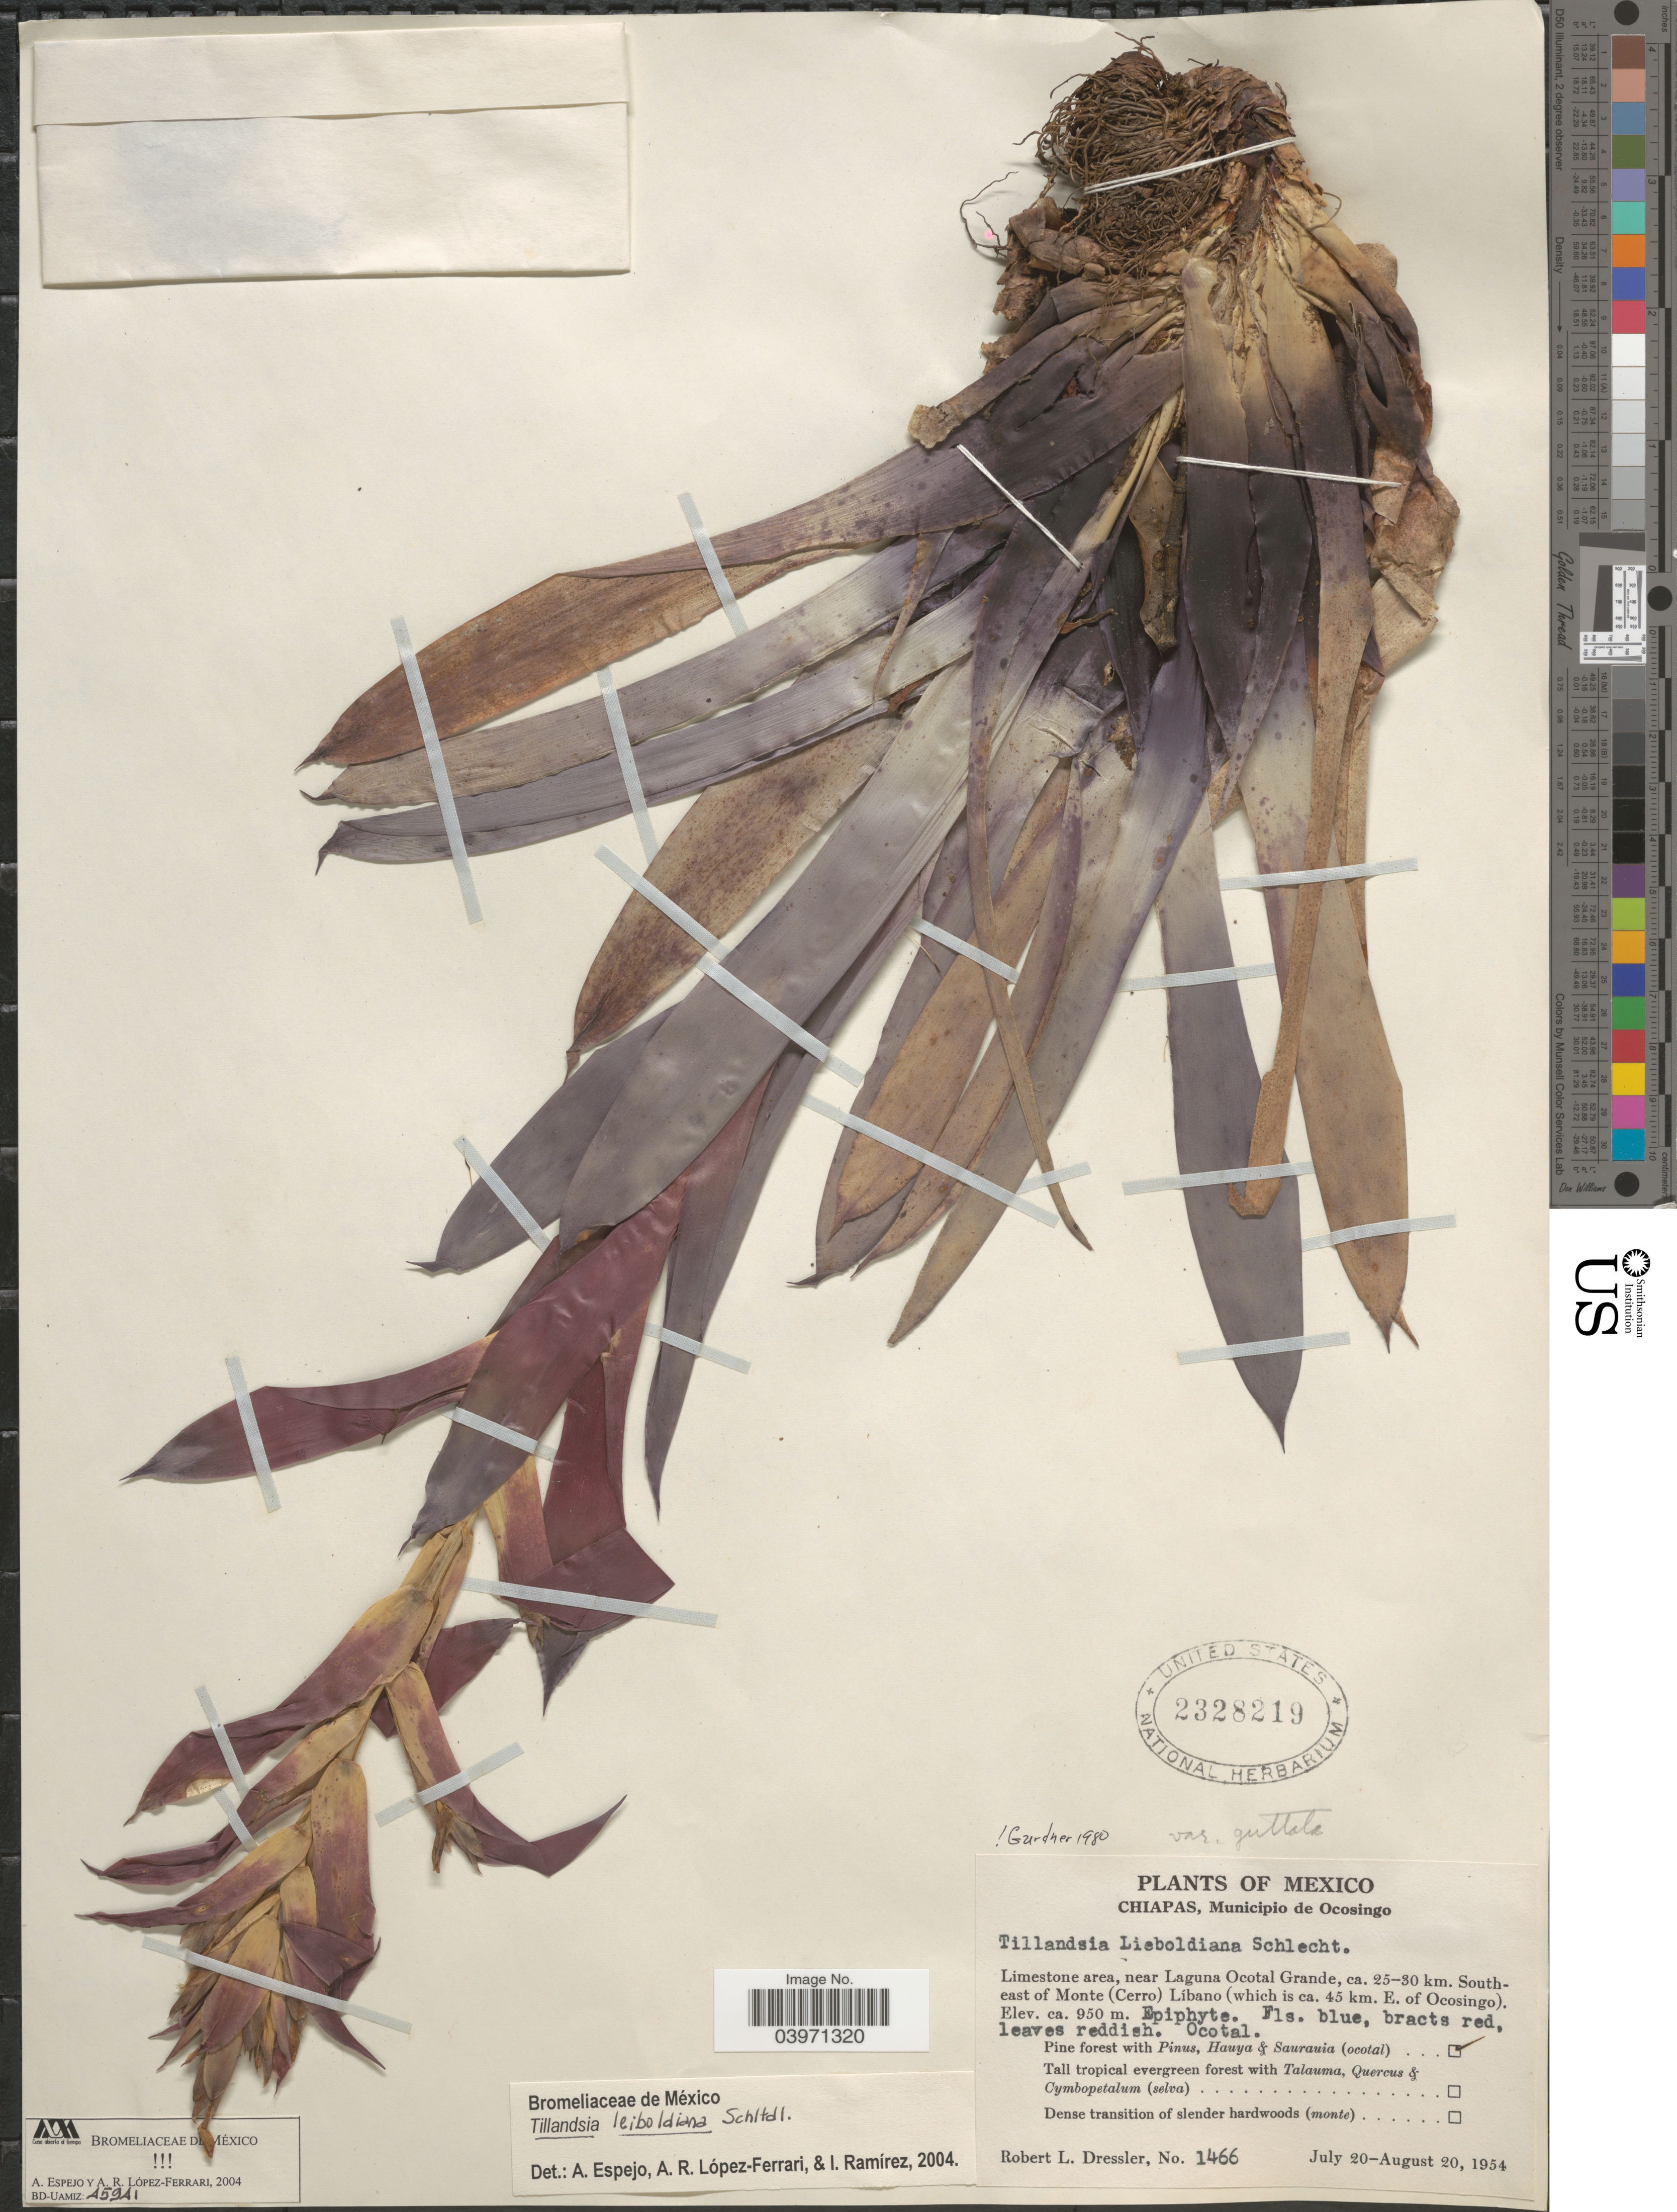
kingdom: Plantae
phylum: Tracheophyta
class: Liliopsida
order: Poales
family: Bromeliaceae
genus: Tillandsia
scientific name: Tillandsia leiboldiana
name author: Schltdl.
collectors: R. Dressler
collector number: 1466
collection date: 1954-07-20/1954-08-20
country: Mexico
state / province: Chiapas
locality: Municipio de Ocosingo. Limestone area, near Laguna Ocotal Grande, ca. 25-30 km. Southeast of Monte (Cerro) Líbano (which is ca. 45 km. E. of Ocosingo).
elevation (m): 950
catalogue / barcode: US 2328219